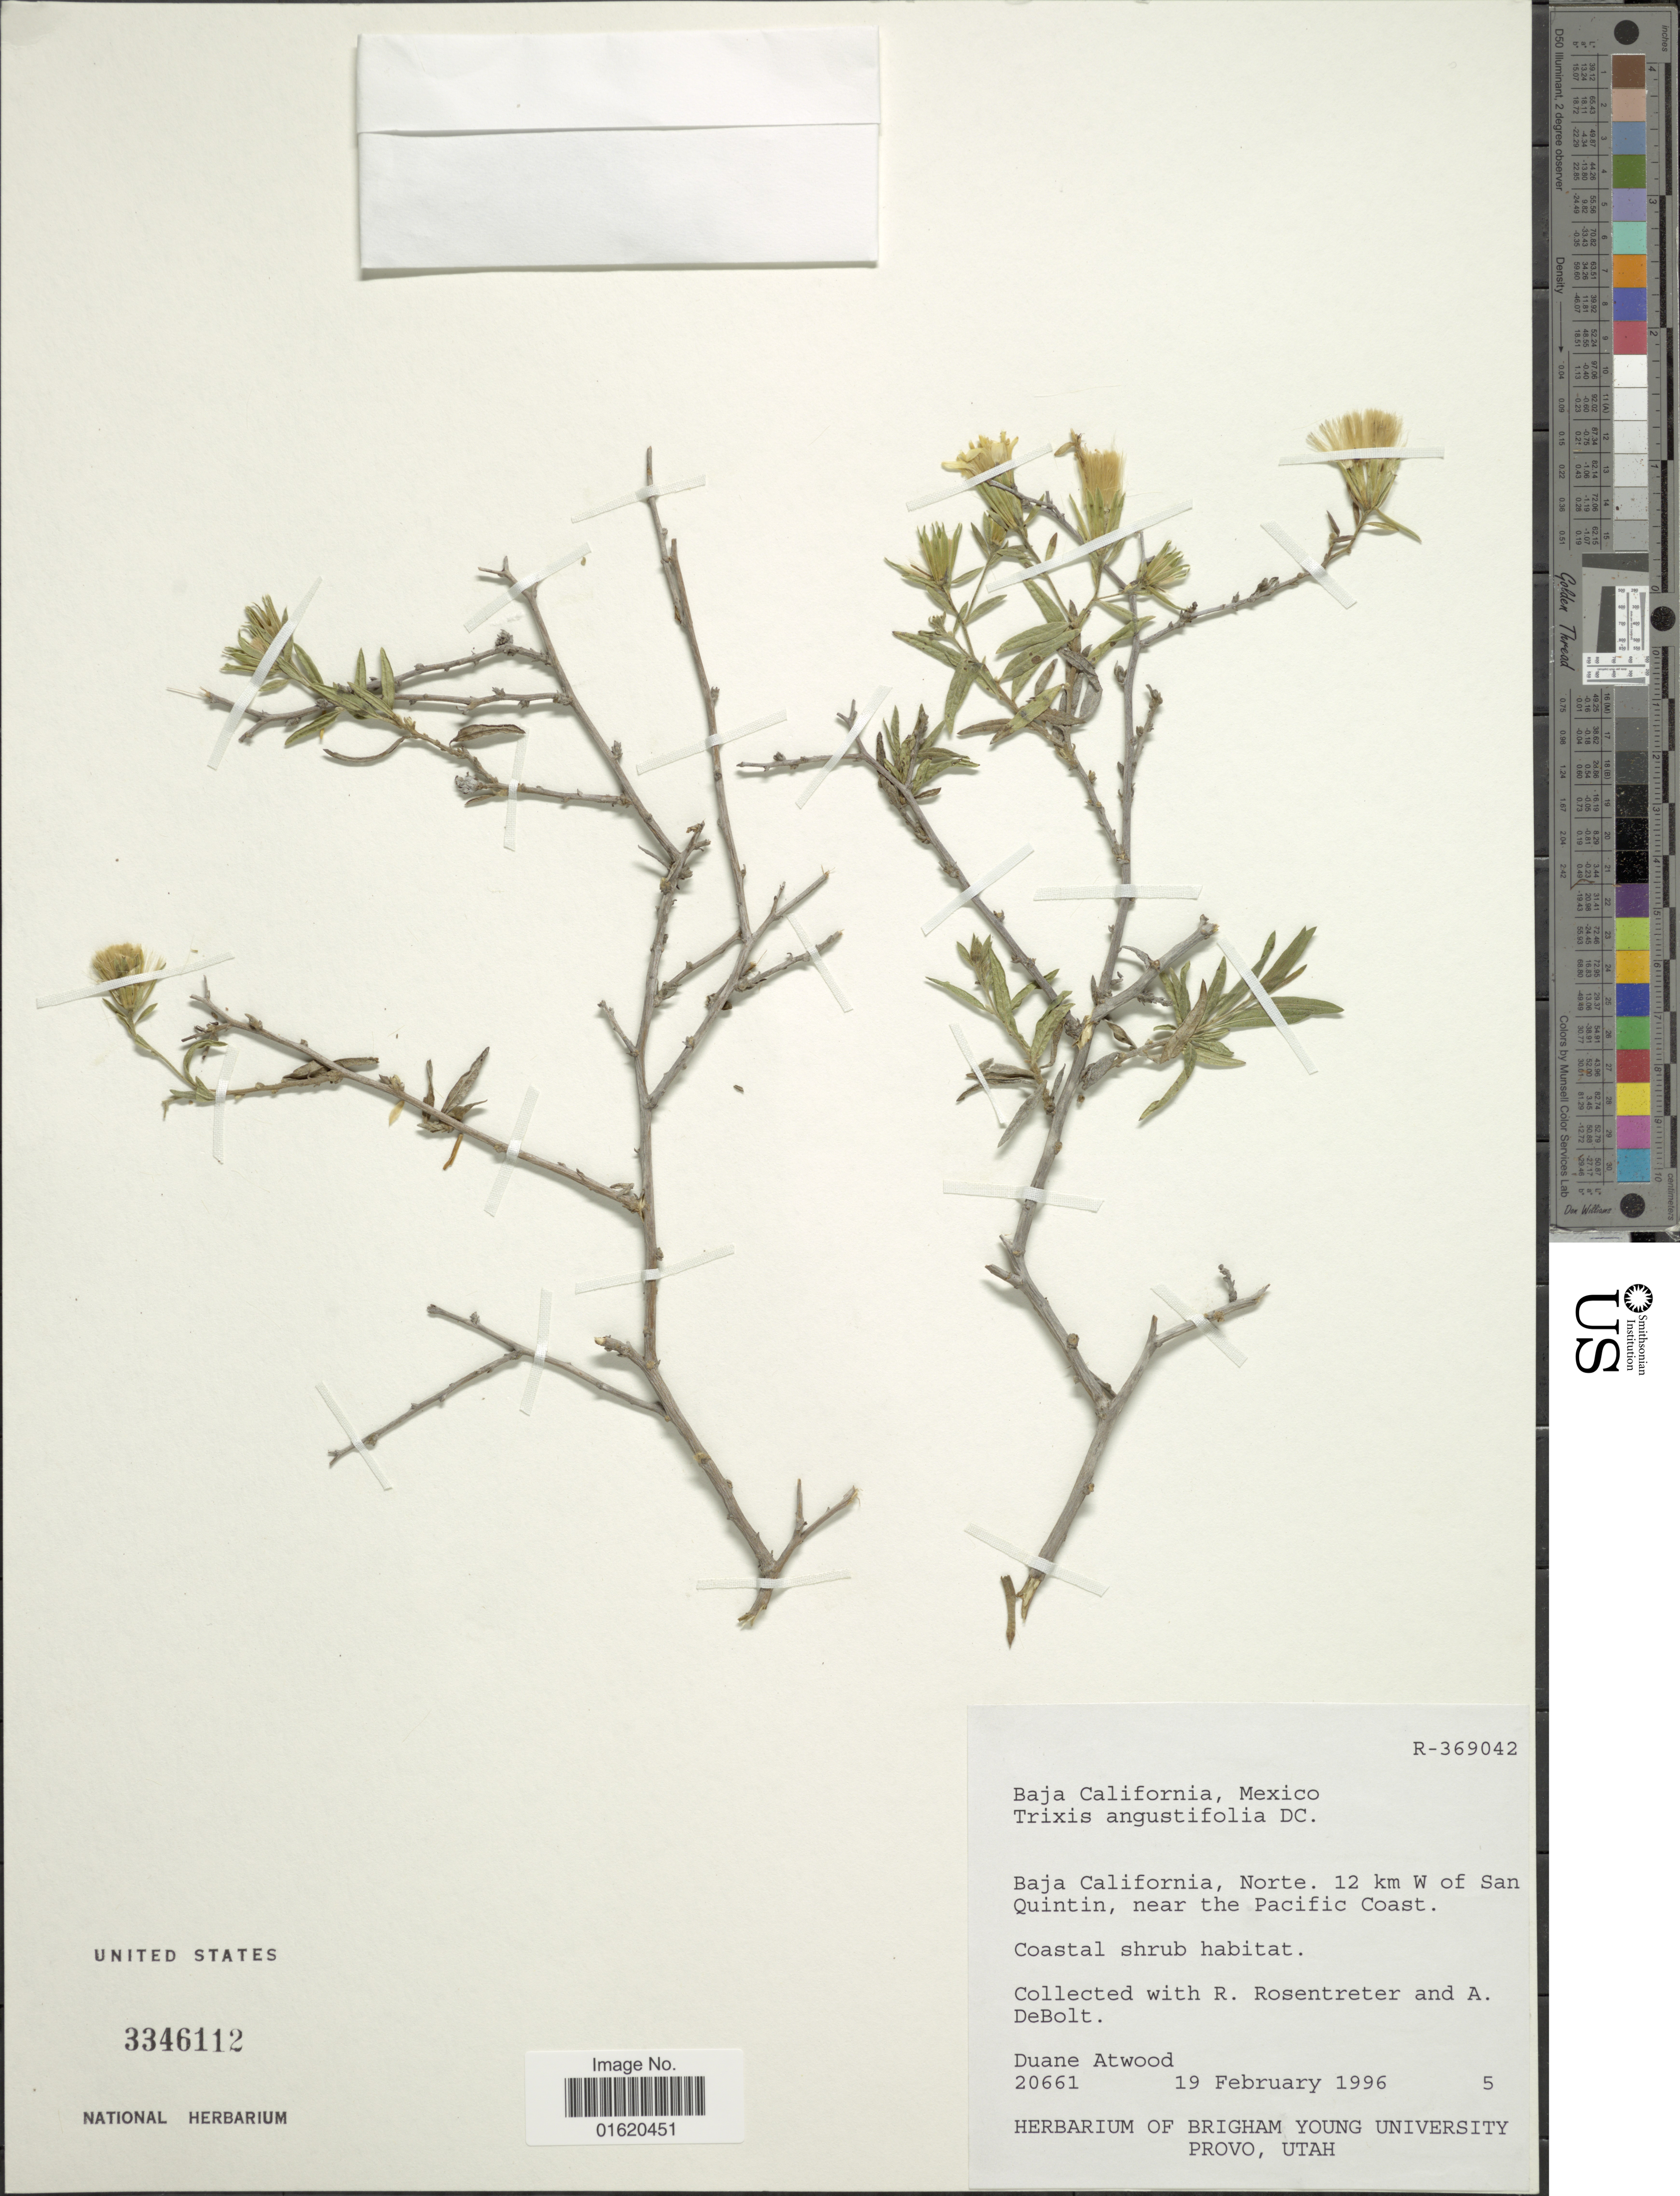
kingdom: Plantae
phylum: Tracheophyta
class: Magnoliopsida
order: Asterales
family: Asteraceae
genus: Trixis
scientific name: Trixis angustifolia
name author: DC.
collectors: D. Atwood, R. Rosentreter & A. Debolt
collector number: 20661/R-369042*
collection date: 1996-02-19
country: Mexico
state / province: Baja California Norte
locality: Norte. 12 km W of San Quintin, near the Pacific Coast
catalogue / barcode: US 3346112